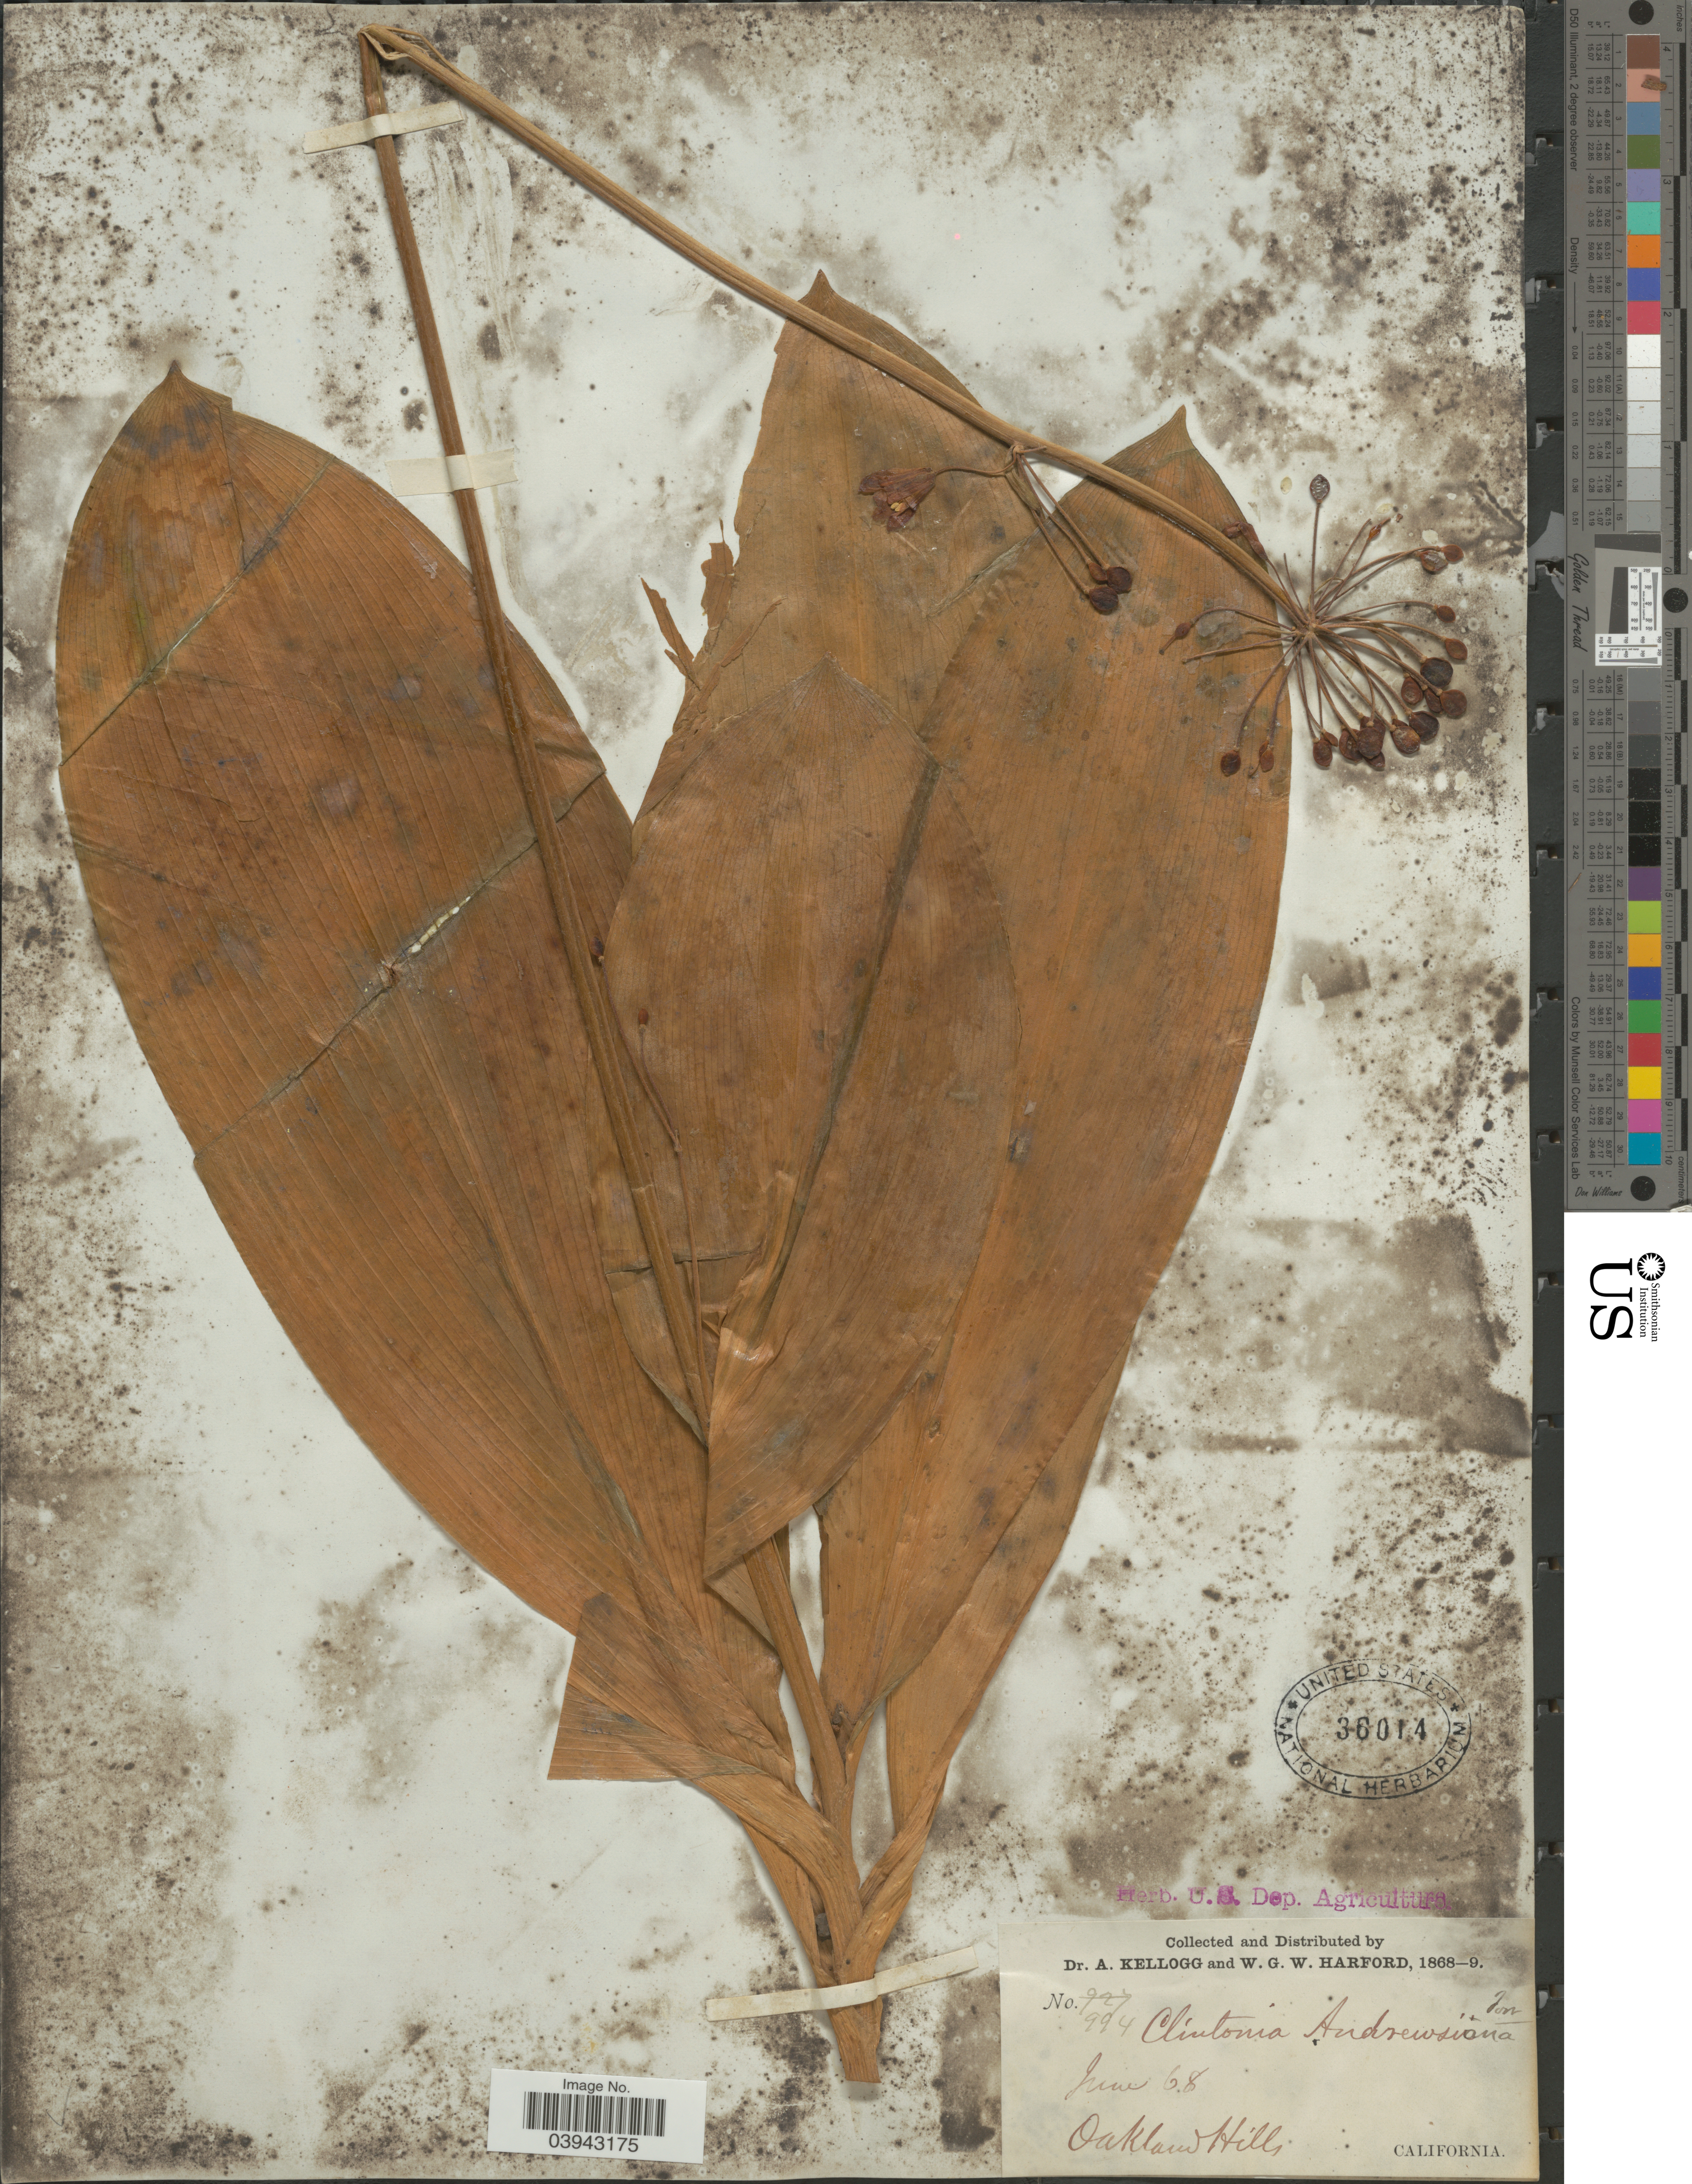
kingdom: Plantae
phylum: Tracheophyta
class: Liliopsida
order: Liliales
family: Liliaceae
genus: Clintonia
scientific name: Clintonia andrewsiana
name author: Torr.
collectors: A. Kellogg & W. G. W. Harford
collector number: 994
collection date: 1868-06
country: United States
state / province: California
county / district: Alameda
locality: Oakland Hills.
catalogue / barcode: US 36014